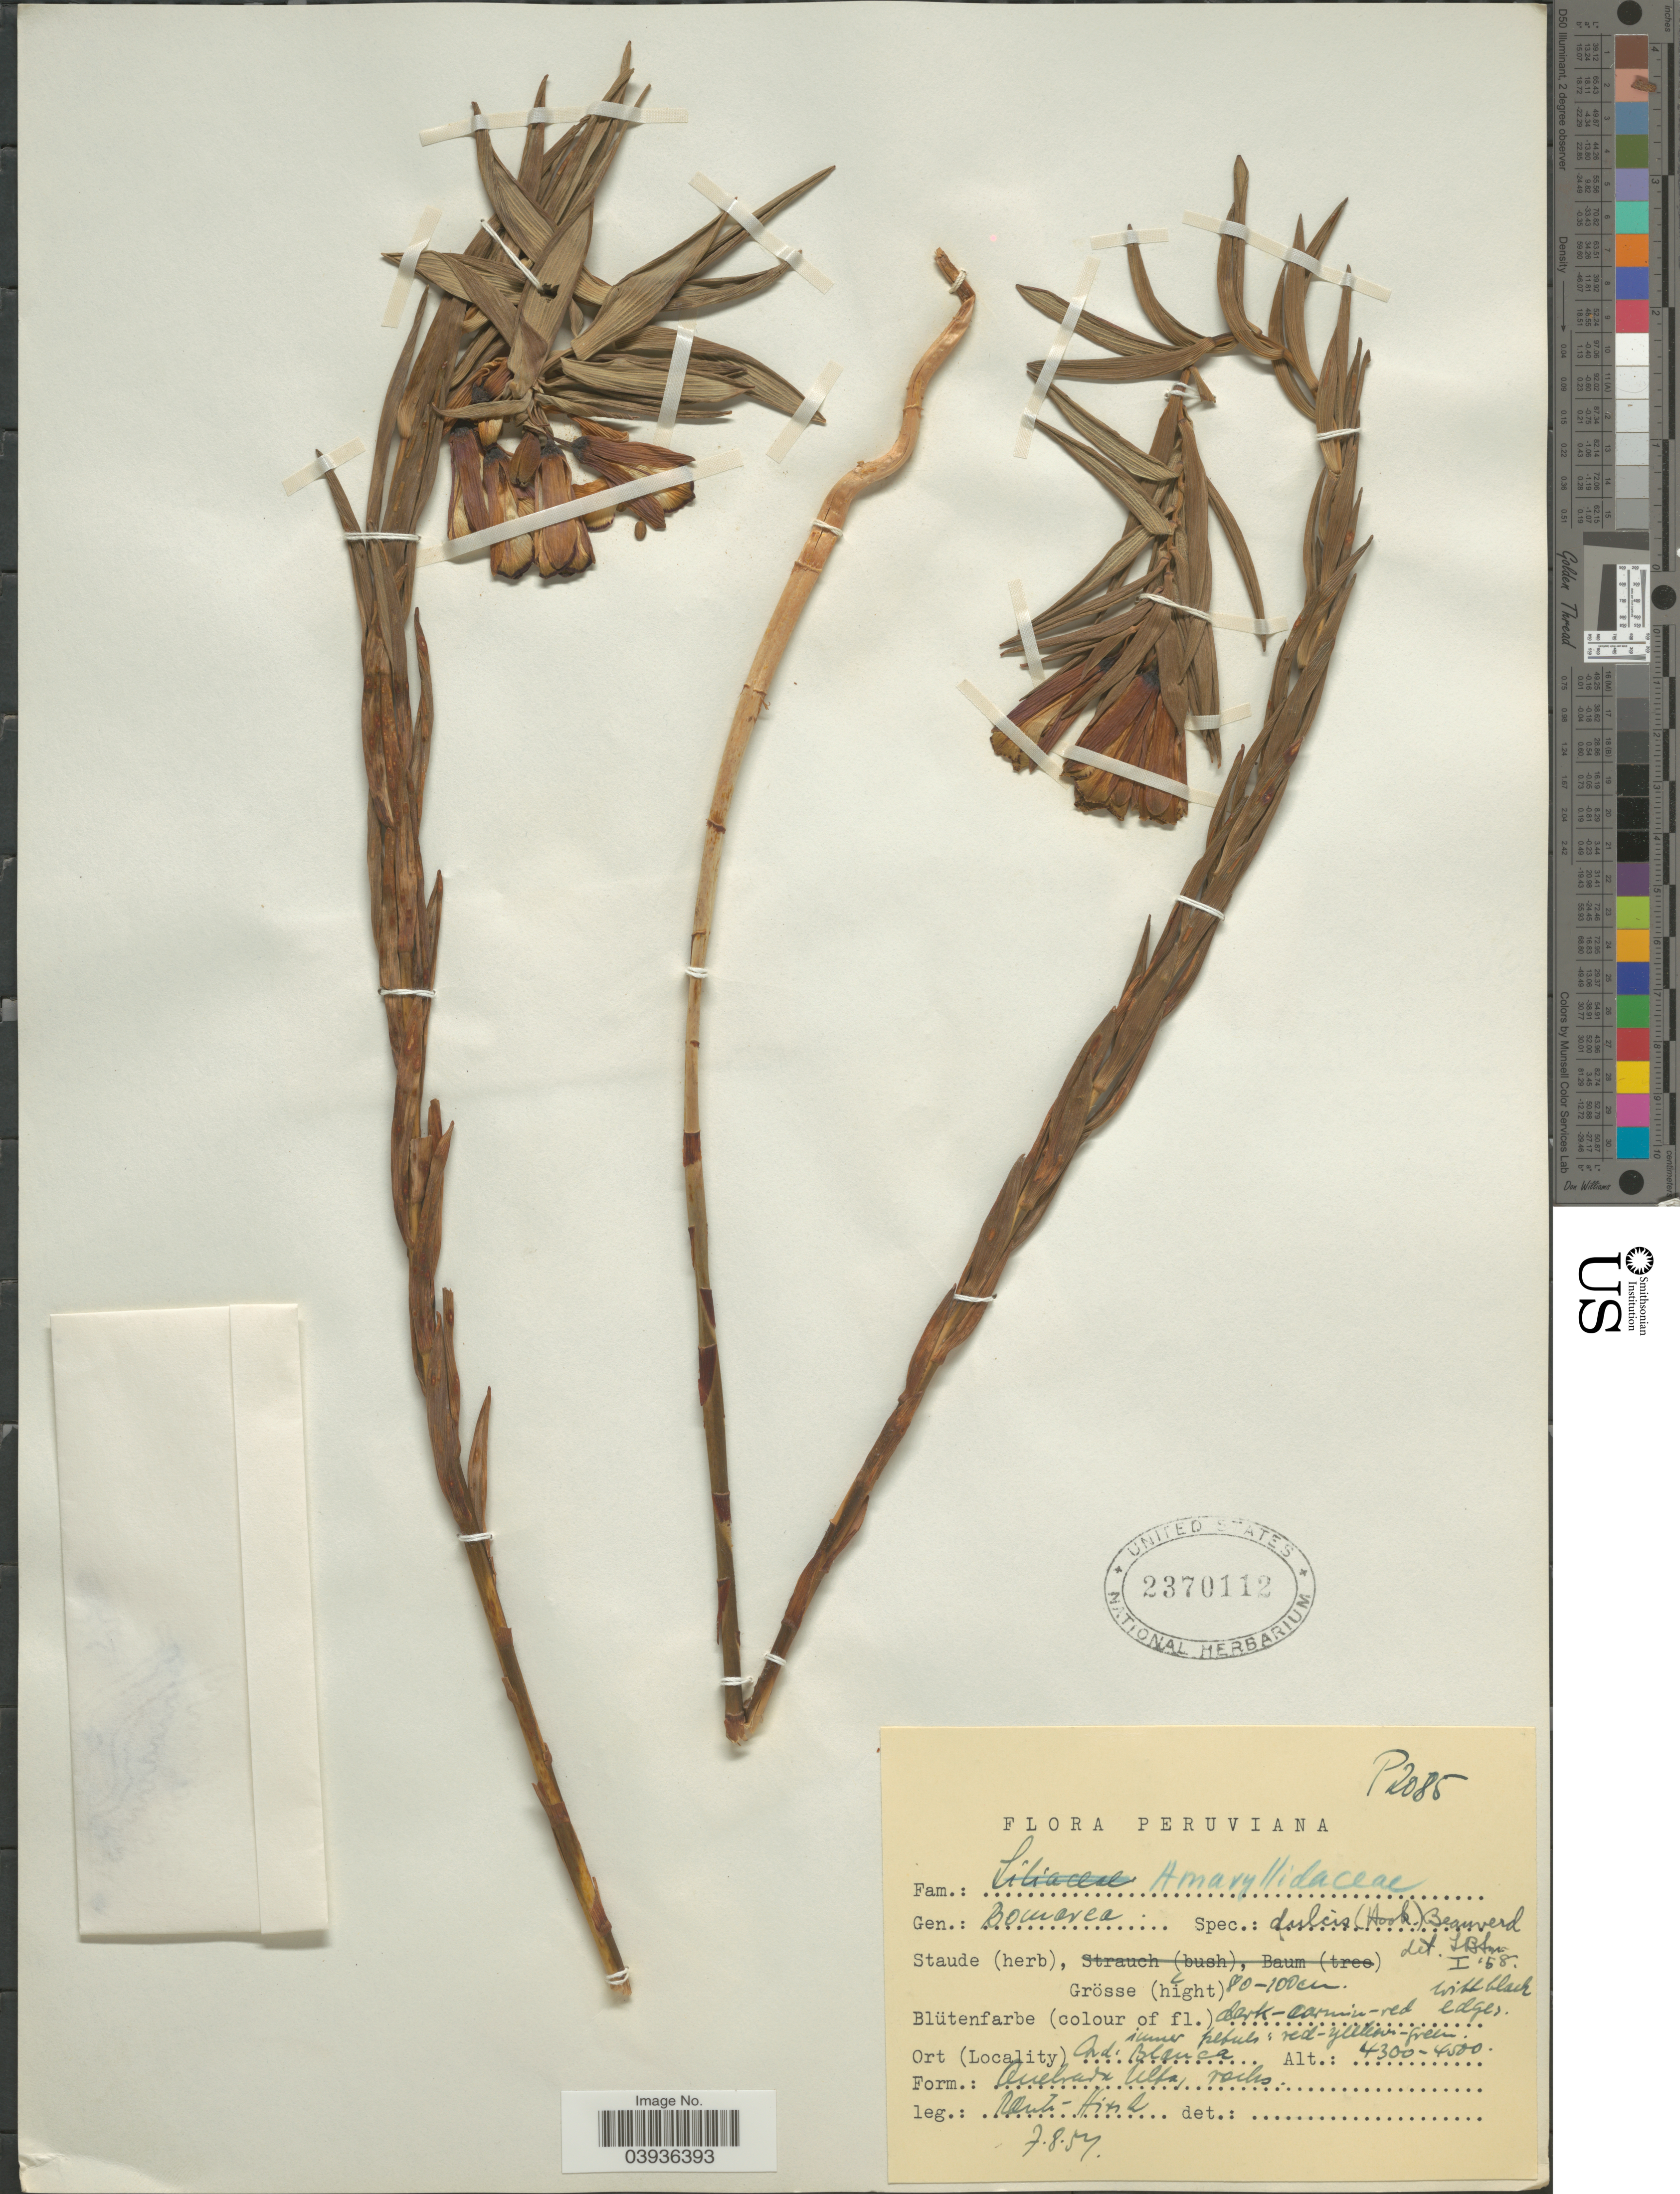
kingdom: Plantae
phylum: Tracheophyta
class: Liliopsida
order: Liliales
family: Alstroemeriaceae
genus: Bomarea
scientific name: Bomarea dulcis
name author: (Hook.) Beauverd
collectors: -. Rauh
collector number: P2085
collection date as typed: Transcribed d/m/y: 7/8/54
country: Peru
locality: Cord. Blanca.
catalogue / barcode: US 2370112